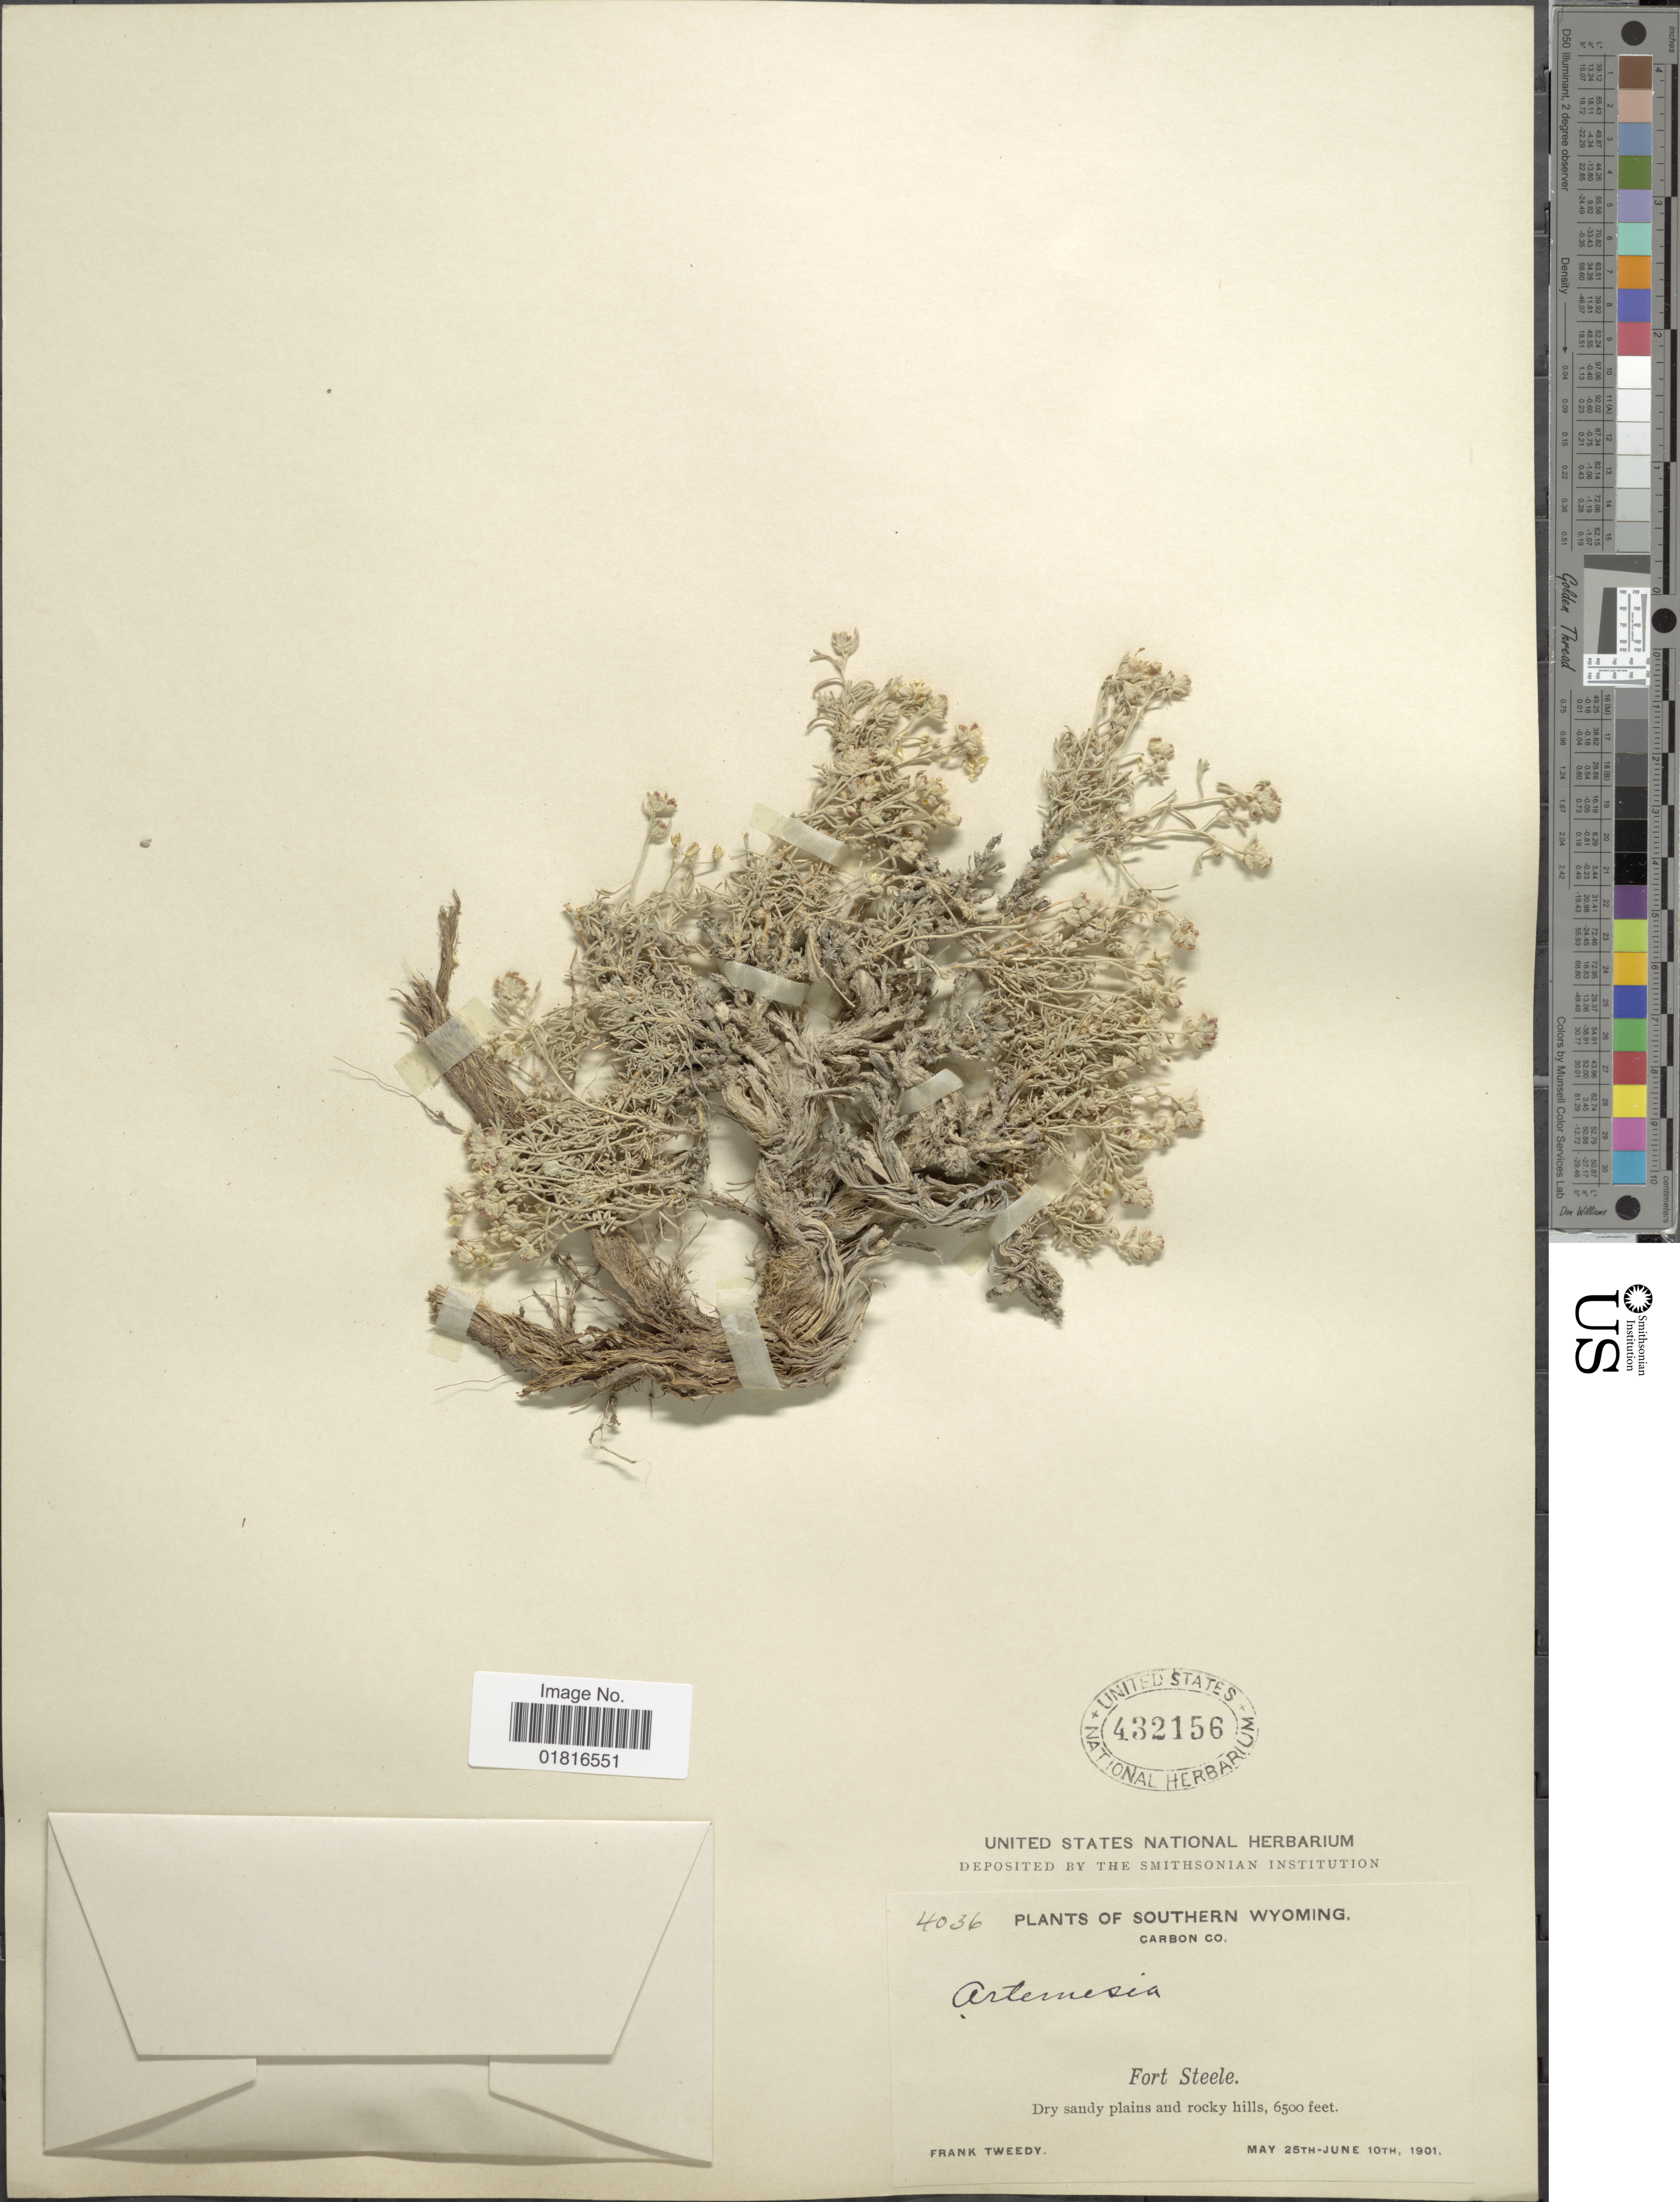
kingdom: Plantae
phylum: Tracheophyta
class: Magnoliopsida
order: Asterales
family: Asteraceae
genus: Artemisia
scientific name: Artemisia pedatifida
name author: Nutt.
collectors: F. Tweedy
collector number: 4036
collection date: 1901-05-25/1901-06-10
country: United States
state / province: Wyoming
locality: Southern Wyoming, Carbon Co, Fort Steele, Dry sandy plains and rocky hills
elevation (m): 1981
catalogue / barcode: US 432156